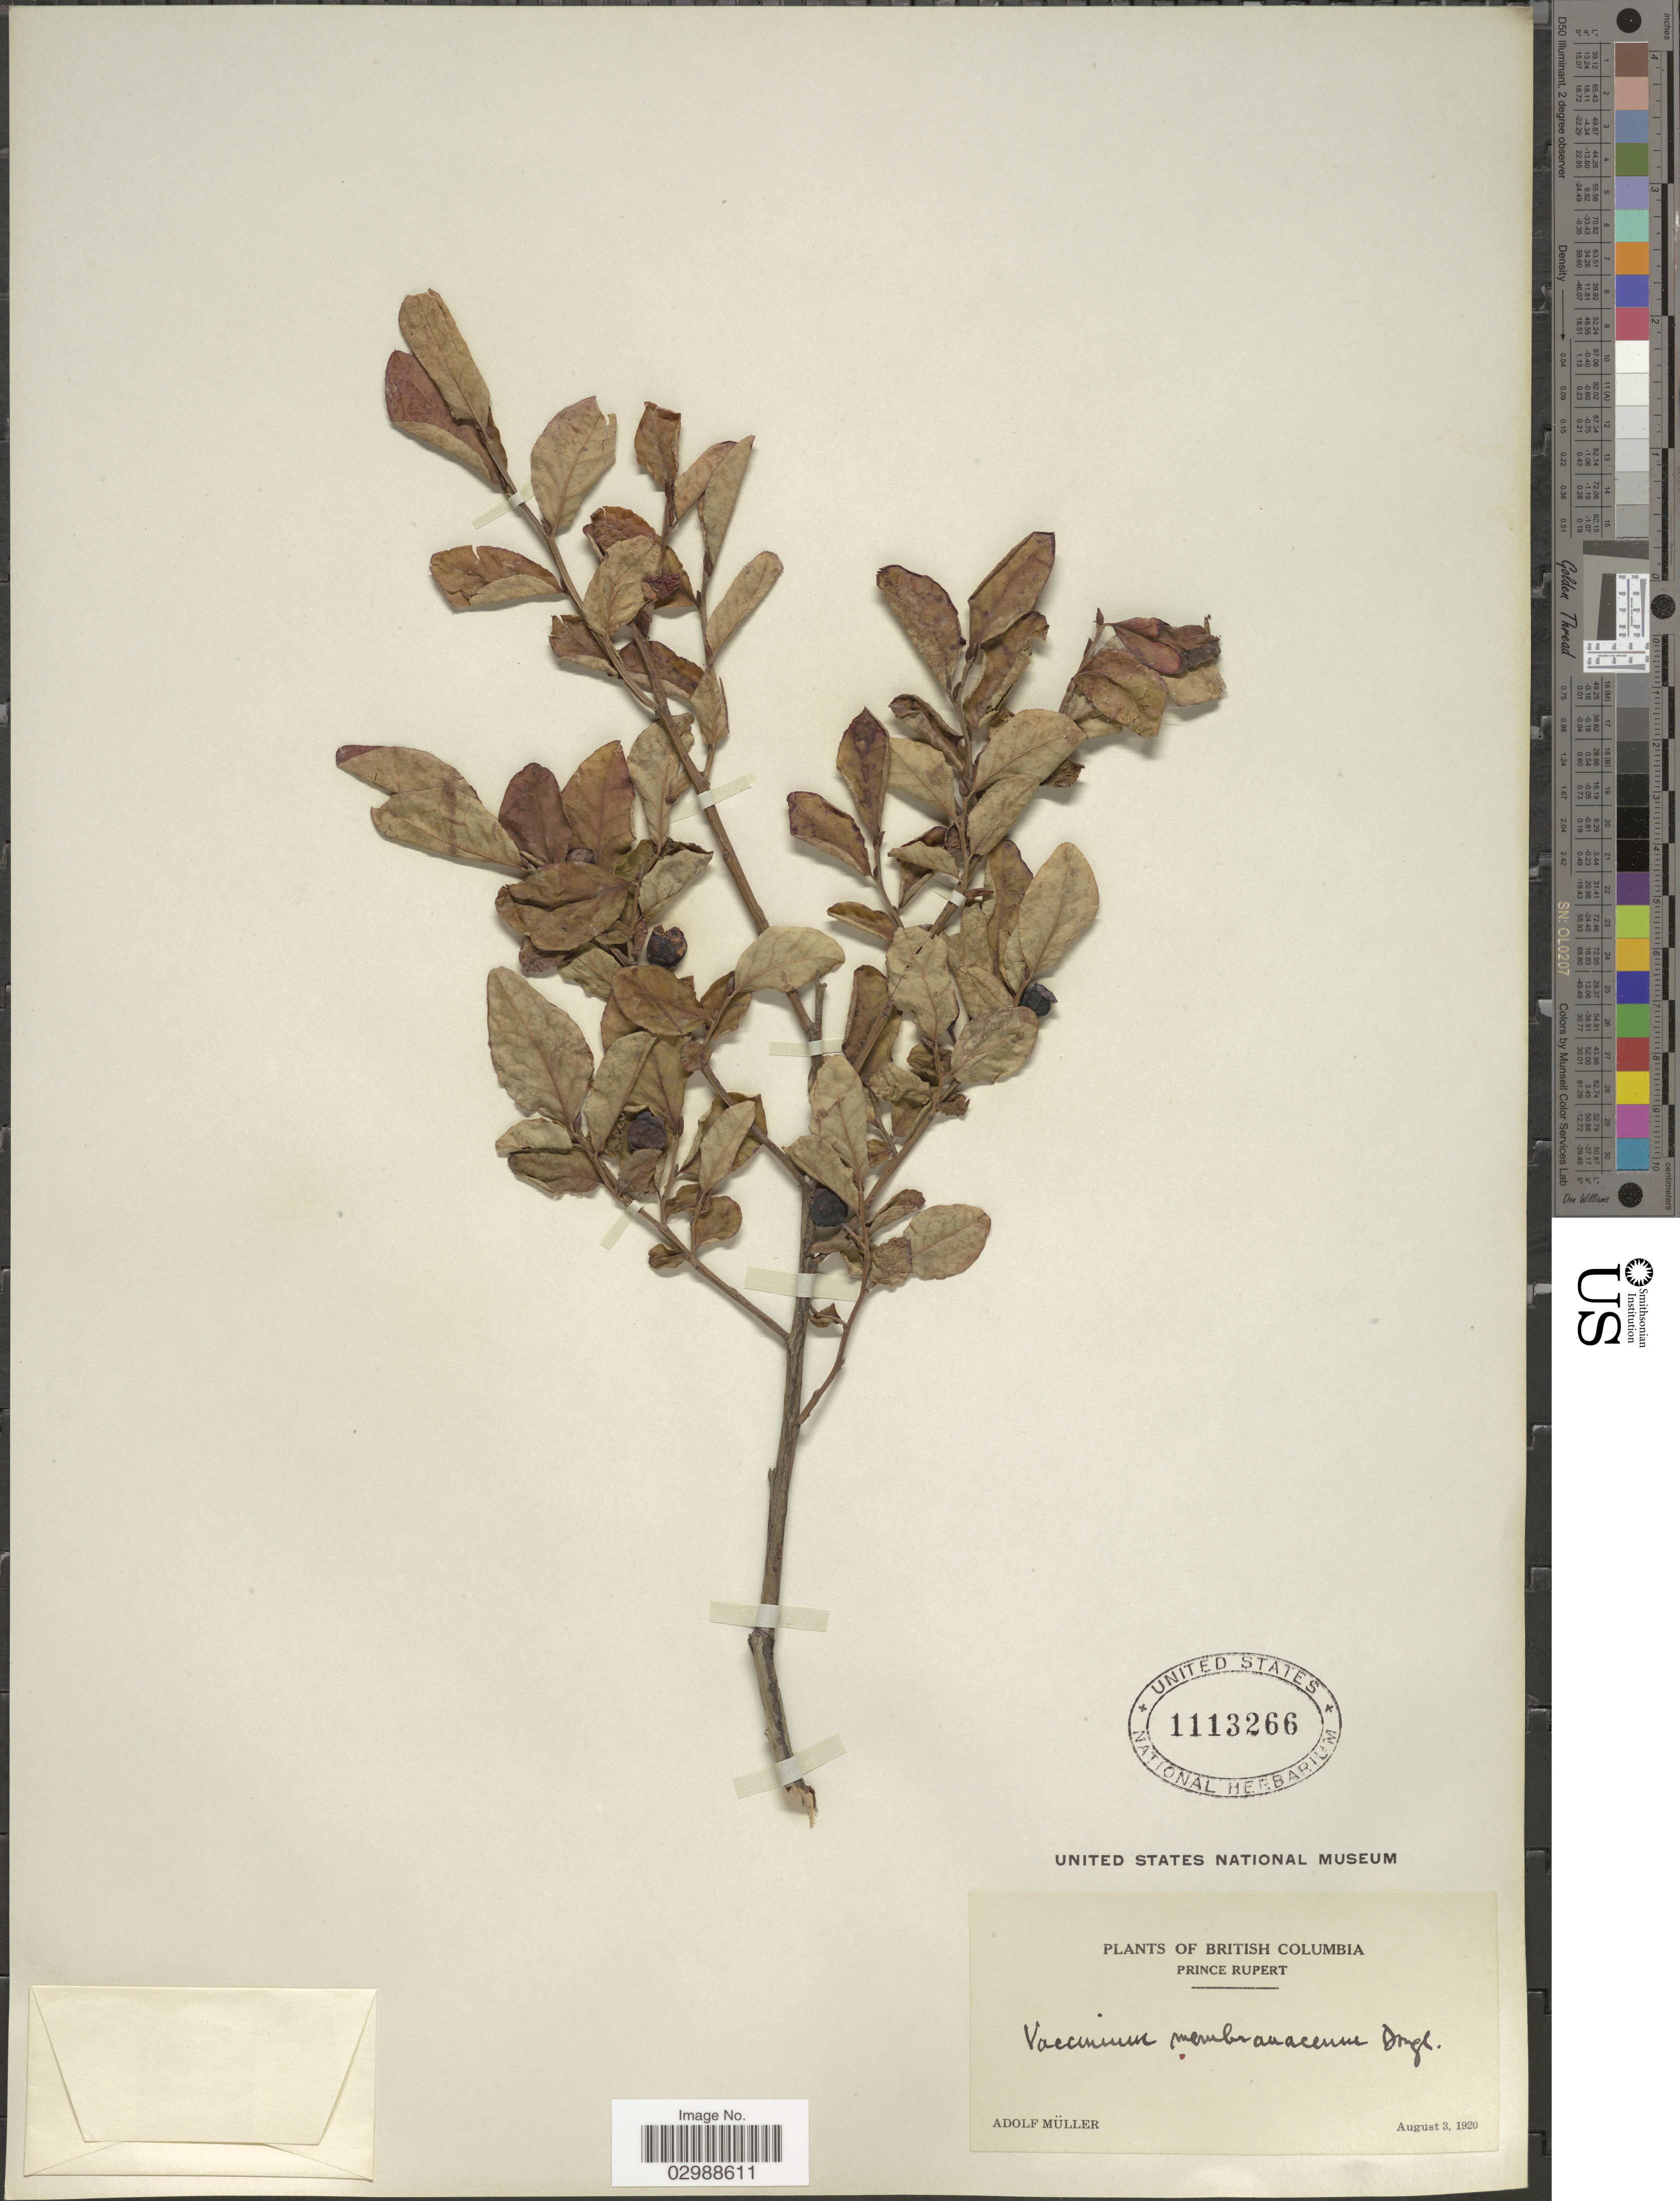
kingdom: Plantae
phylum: Tracheophyta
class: Magnoliopsida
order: Ericales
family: Ericaceae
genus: Vaccinium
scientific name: Vaccinium membranaceum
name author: Douglas ex Torr.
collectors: A. Muller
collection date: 1920-08-03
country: Canada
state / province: British Columbia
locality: Prince Rupert.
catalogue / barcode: US 1113266